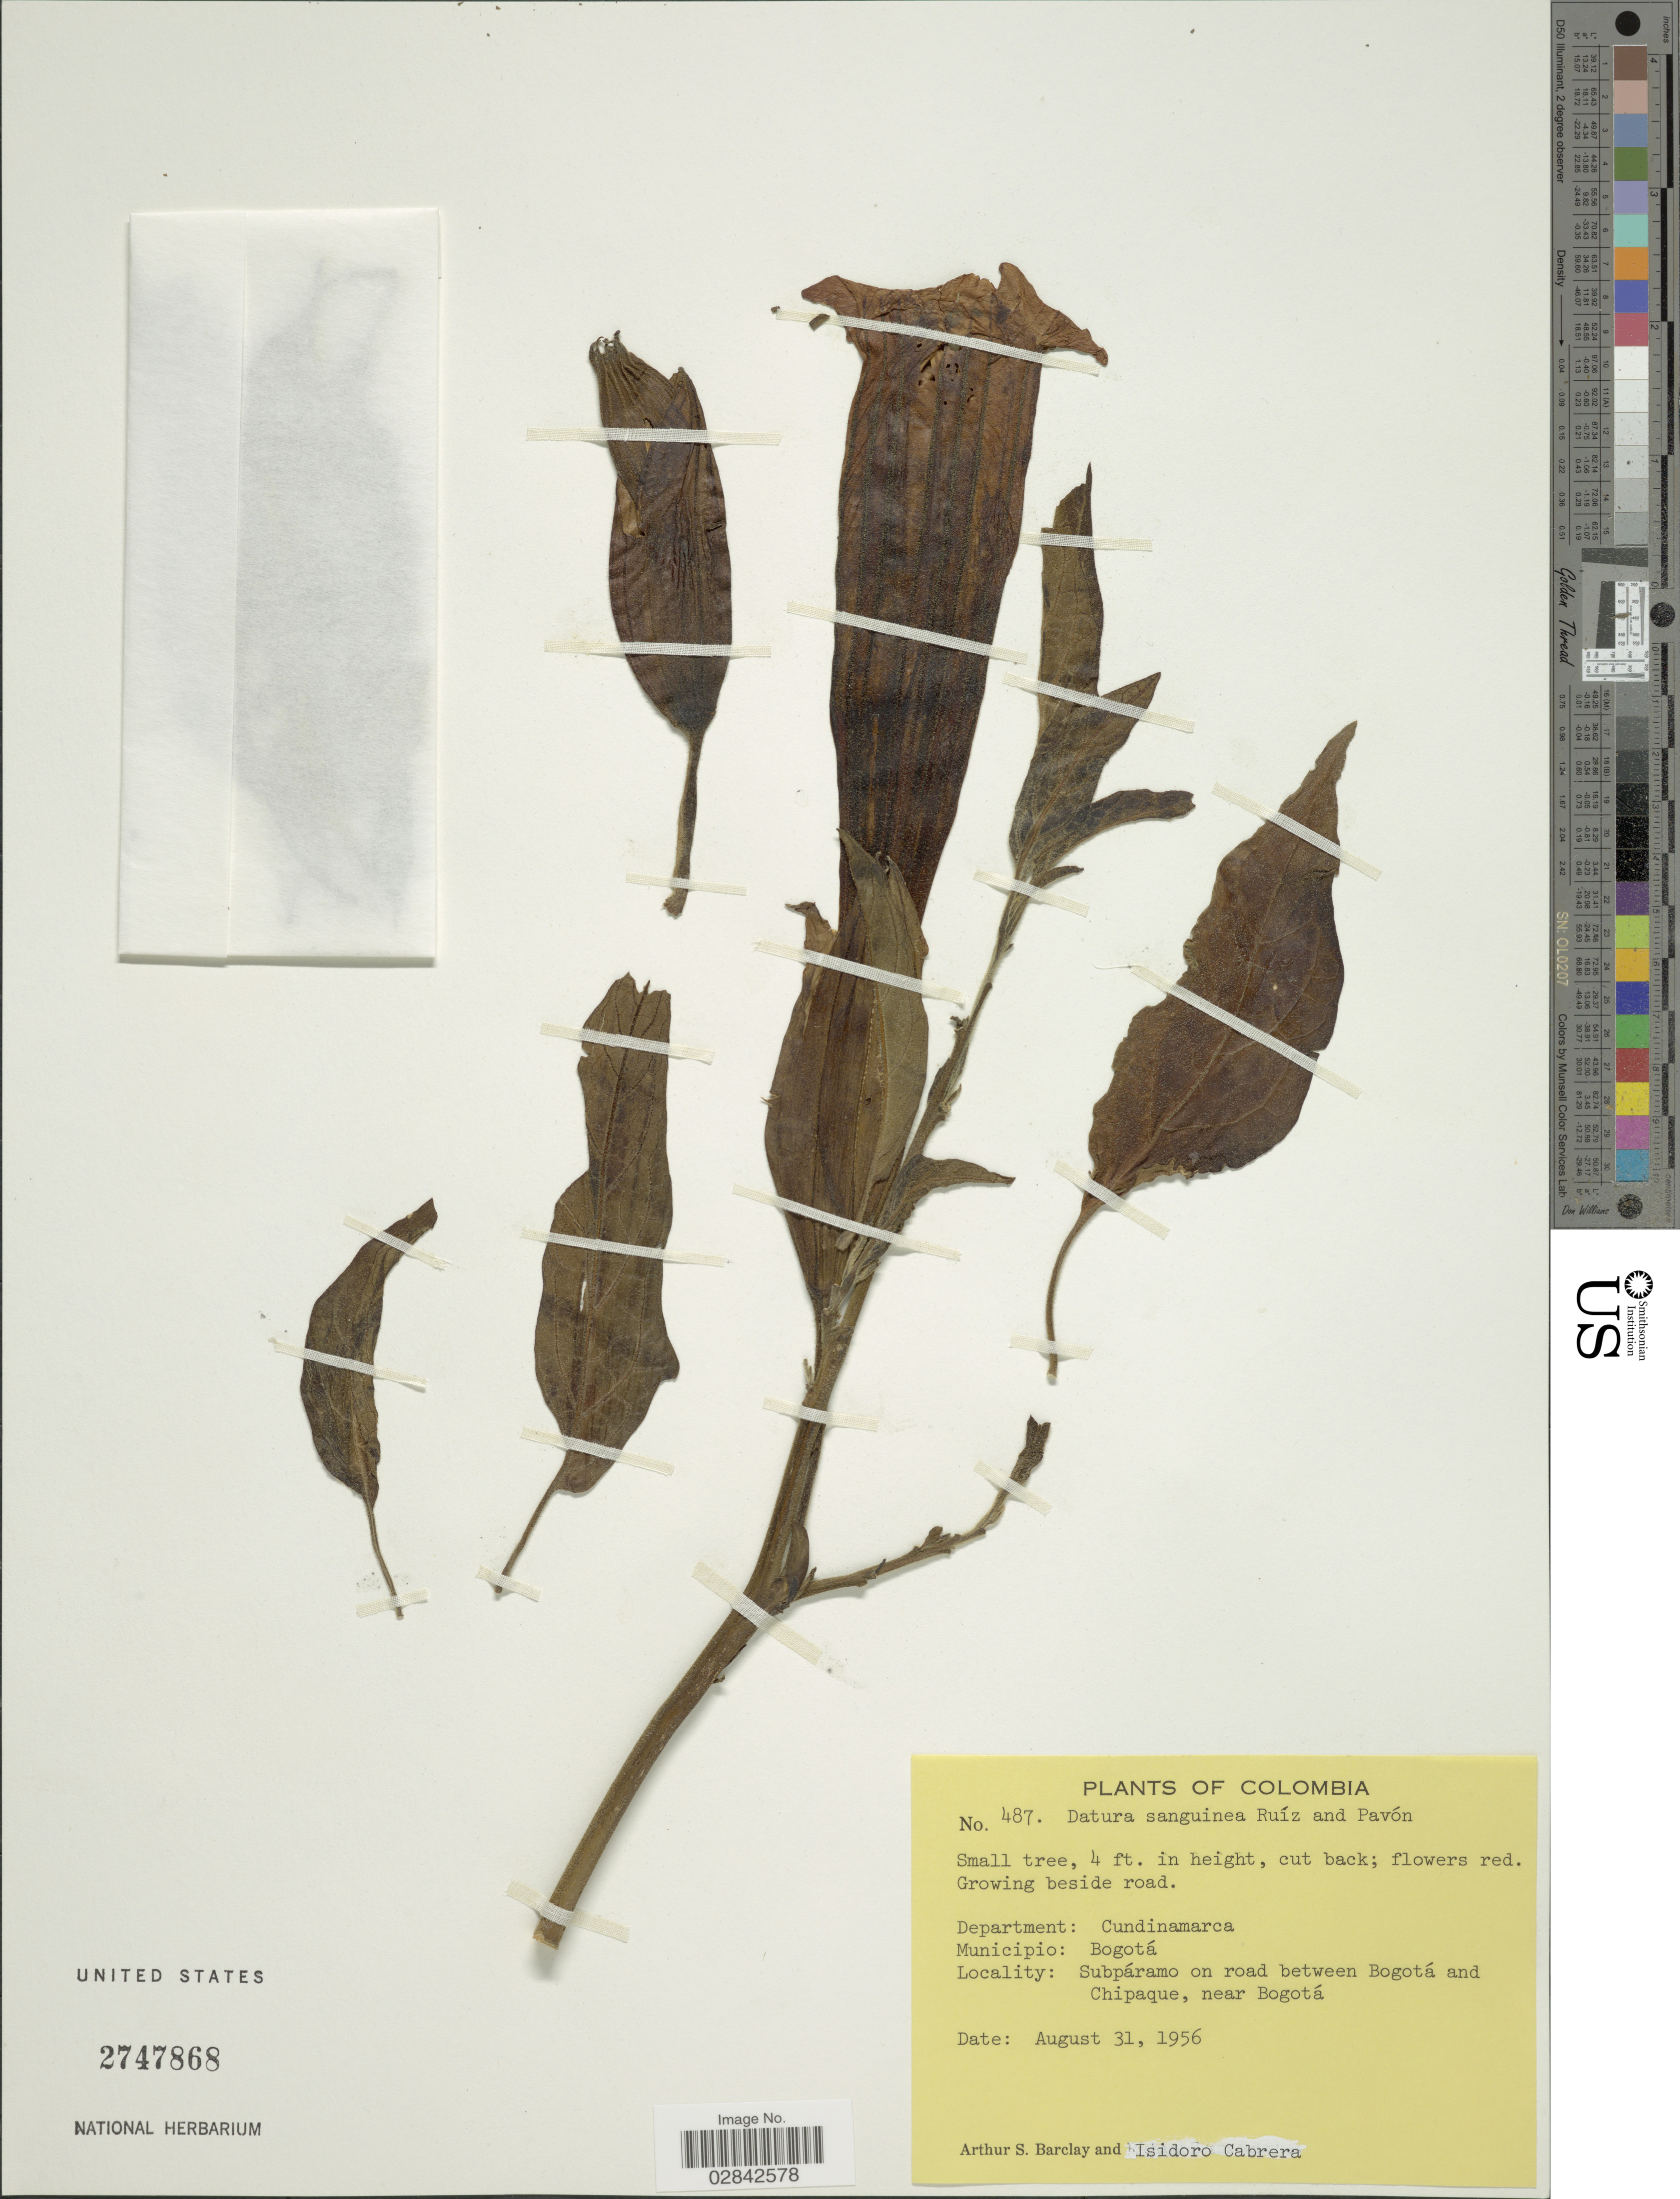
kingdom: Plantae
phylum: Tracheophyta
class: Magnoliopsida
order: Solanales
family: Solanaceae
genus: Brugmansia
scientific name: Brugmansia sanguinea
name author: (Ruiz & Pav.) D. Don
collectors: A. S. Barclay & I. Cabrera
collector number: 487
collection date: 1956-08-31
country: Colombia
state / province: Cundinamarca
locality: Departmento: Cundinamarca, Municipio: Bogotá. Subpáramo on road between Bogotá and Chipaque, near Bogotá.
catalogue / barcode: US 2747868